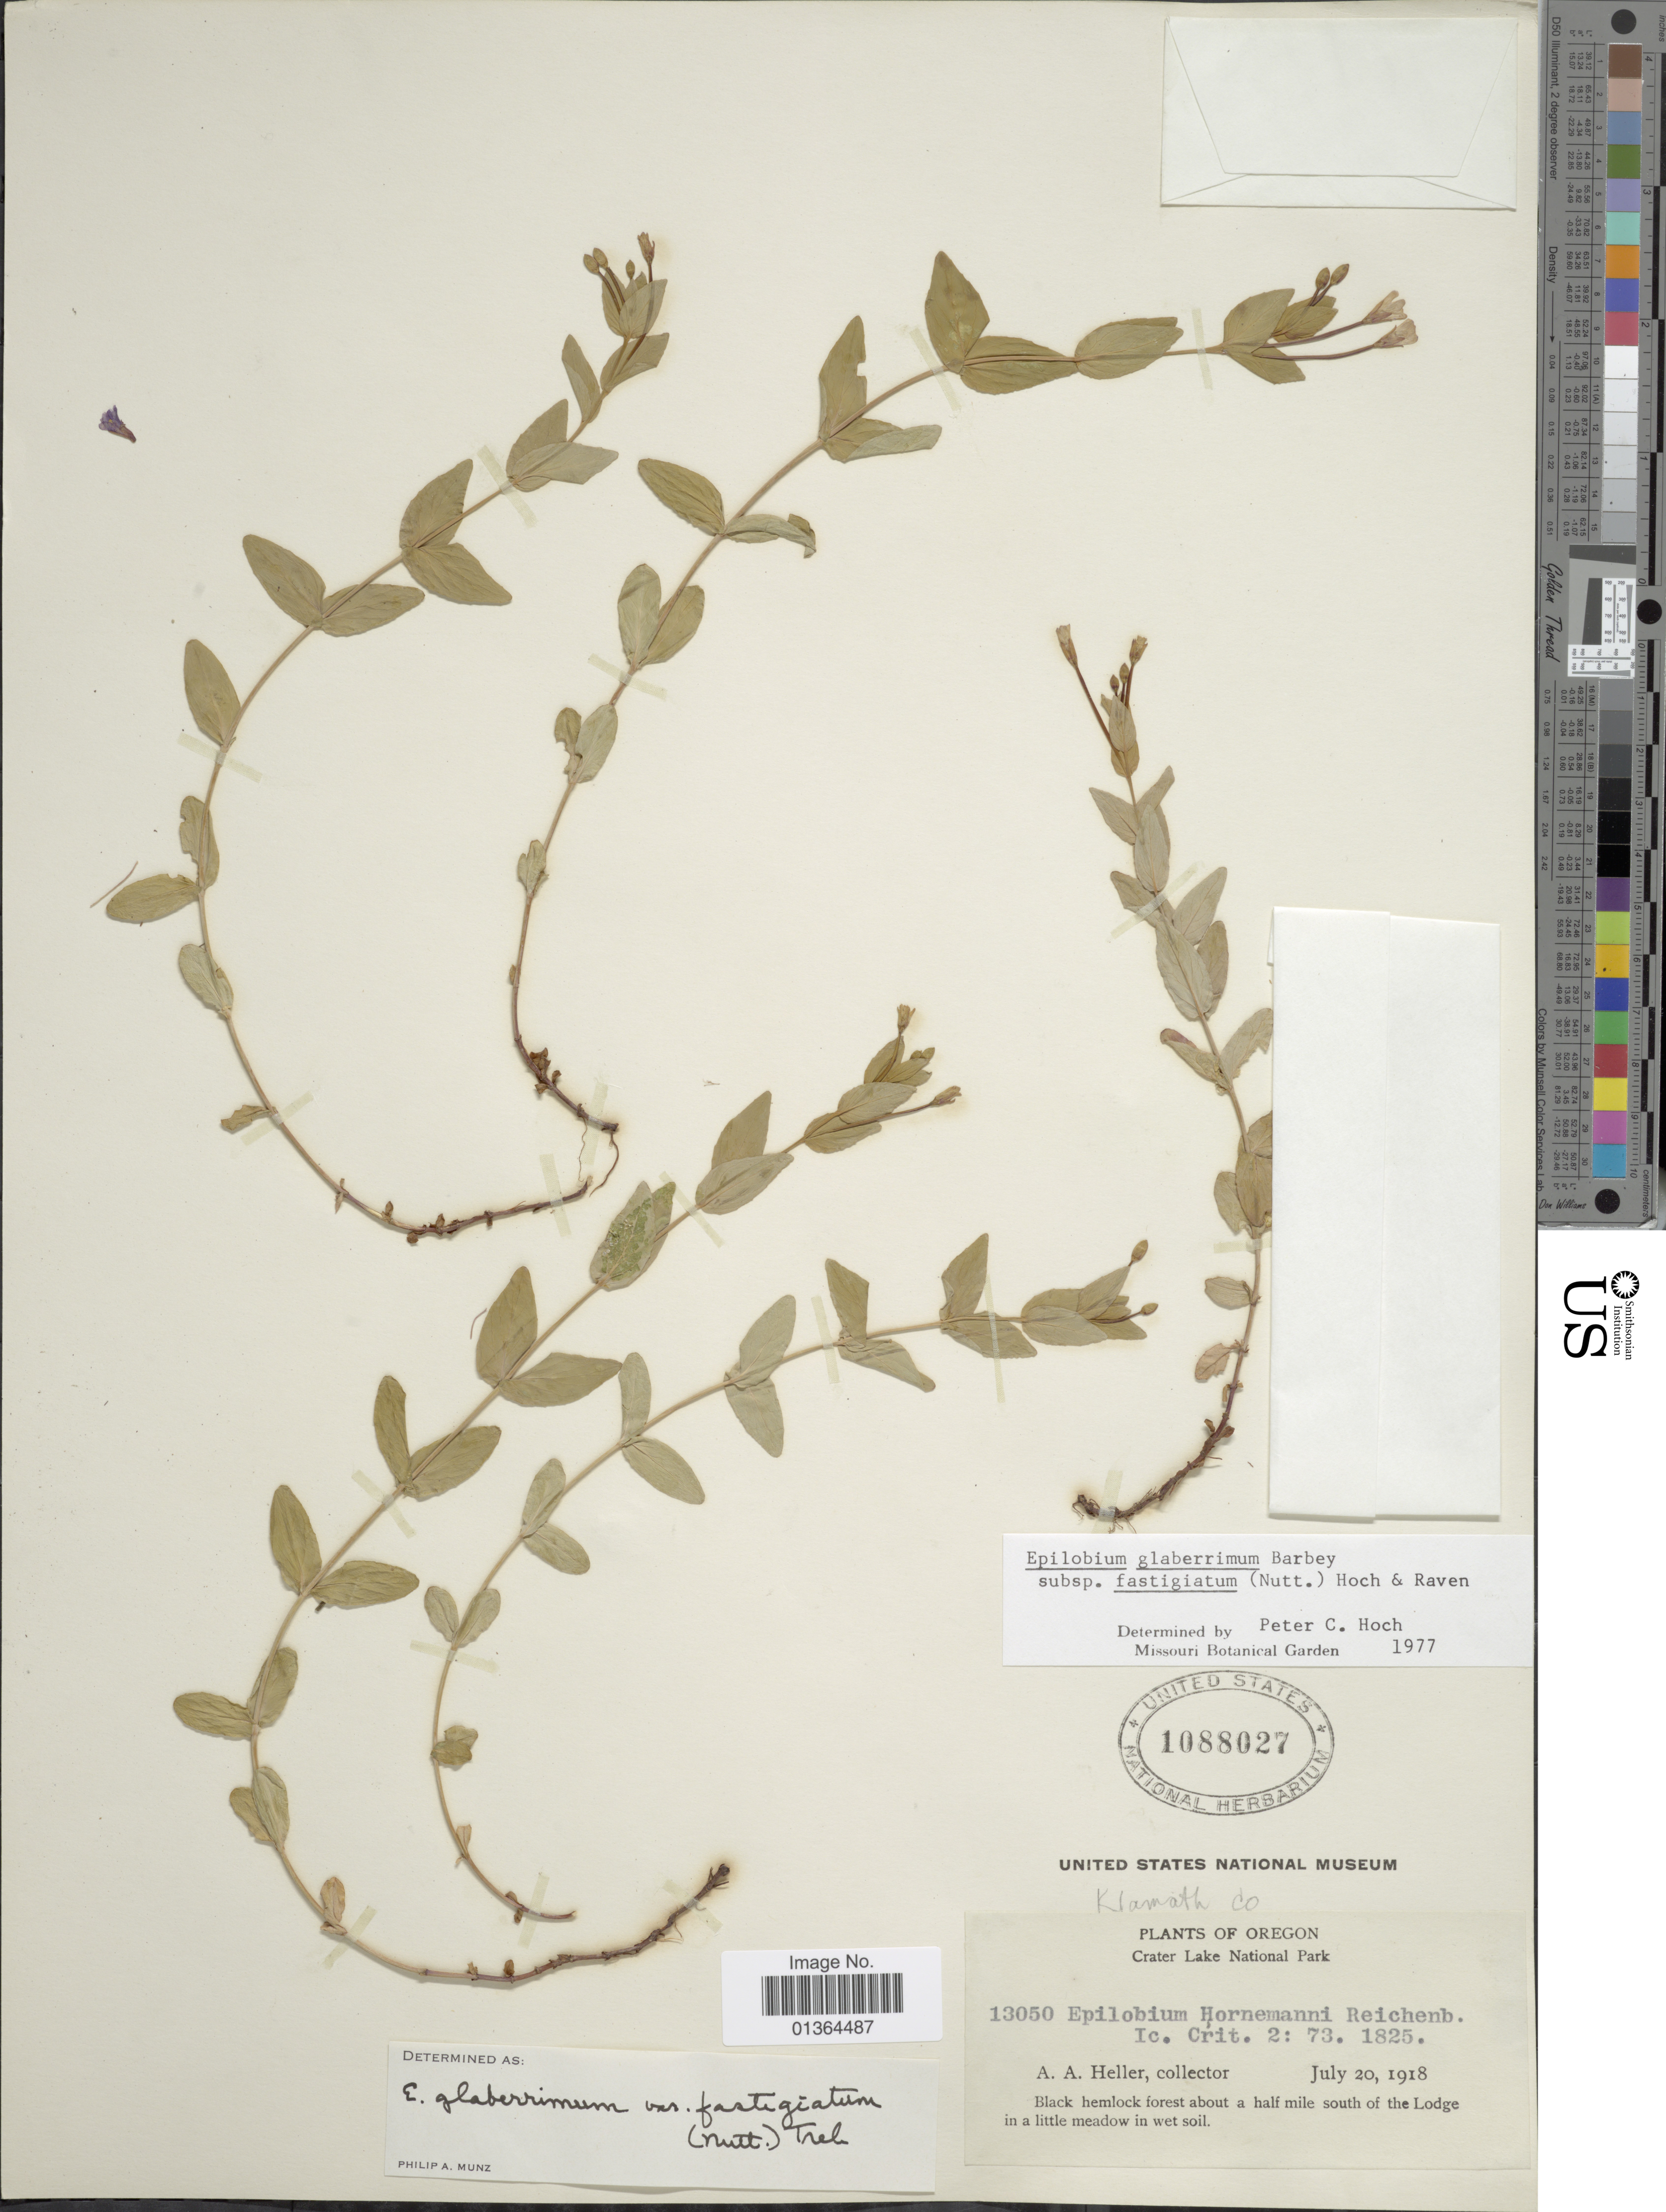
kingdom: Plantae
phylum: Tracheophyta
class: Magnoliopsida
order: Myrtales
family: Onagraceae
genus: Epilobium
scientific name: Epilobium glaberrimum subsp. fastigiatum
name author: (Nutt.) Hoch & P.H. Raven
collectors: A. A. Heller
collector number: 13050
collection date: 1918-07-20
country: United States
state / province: Oregon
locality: Crater Lake National Park, Black hemlock forest about a half mile south of the Lodge in a little meadow in wet soil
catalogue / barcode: US 1088027